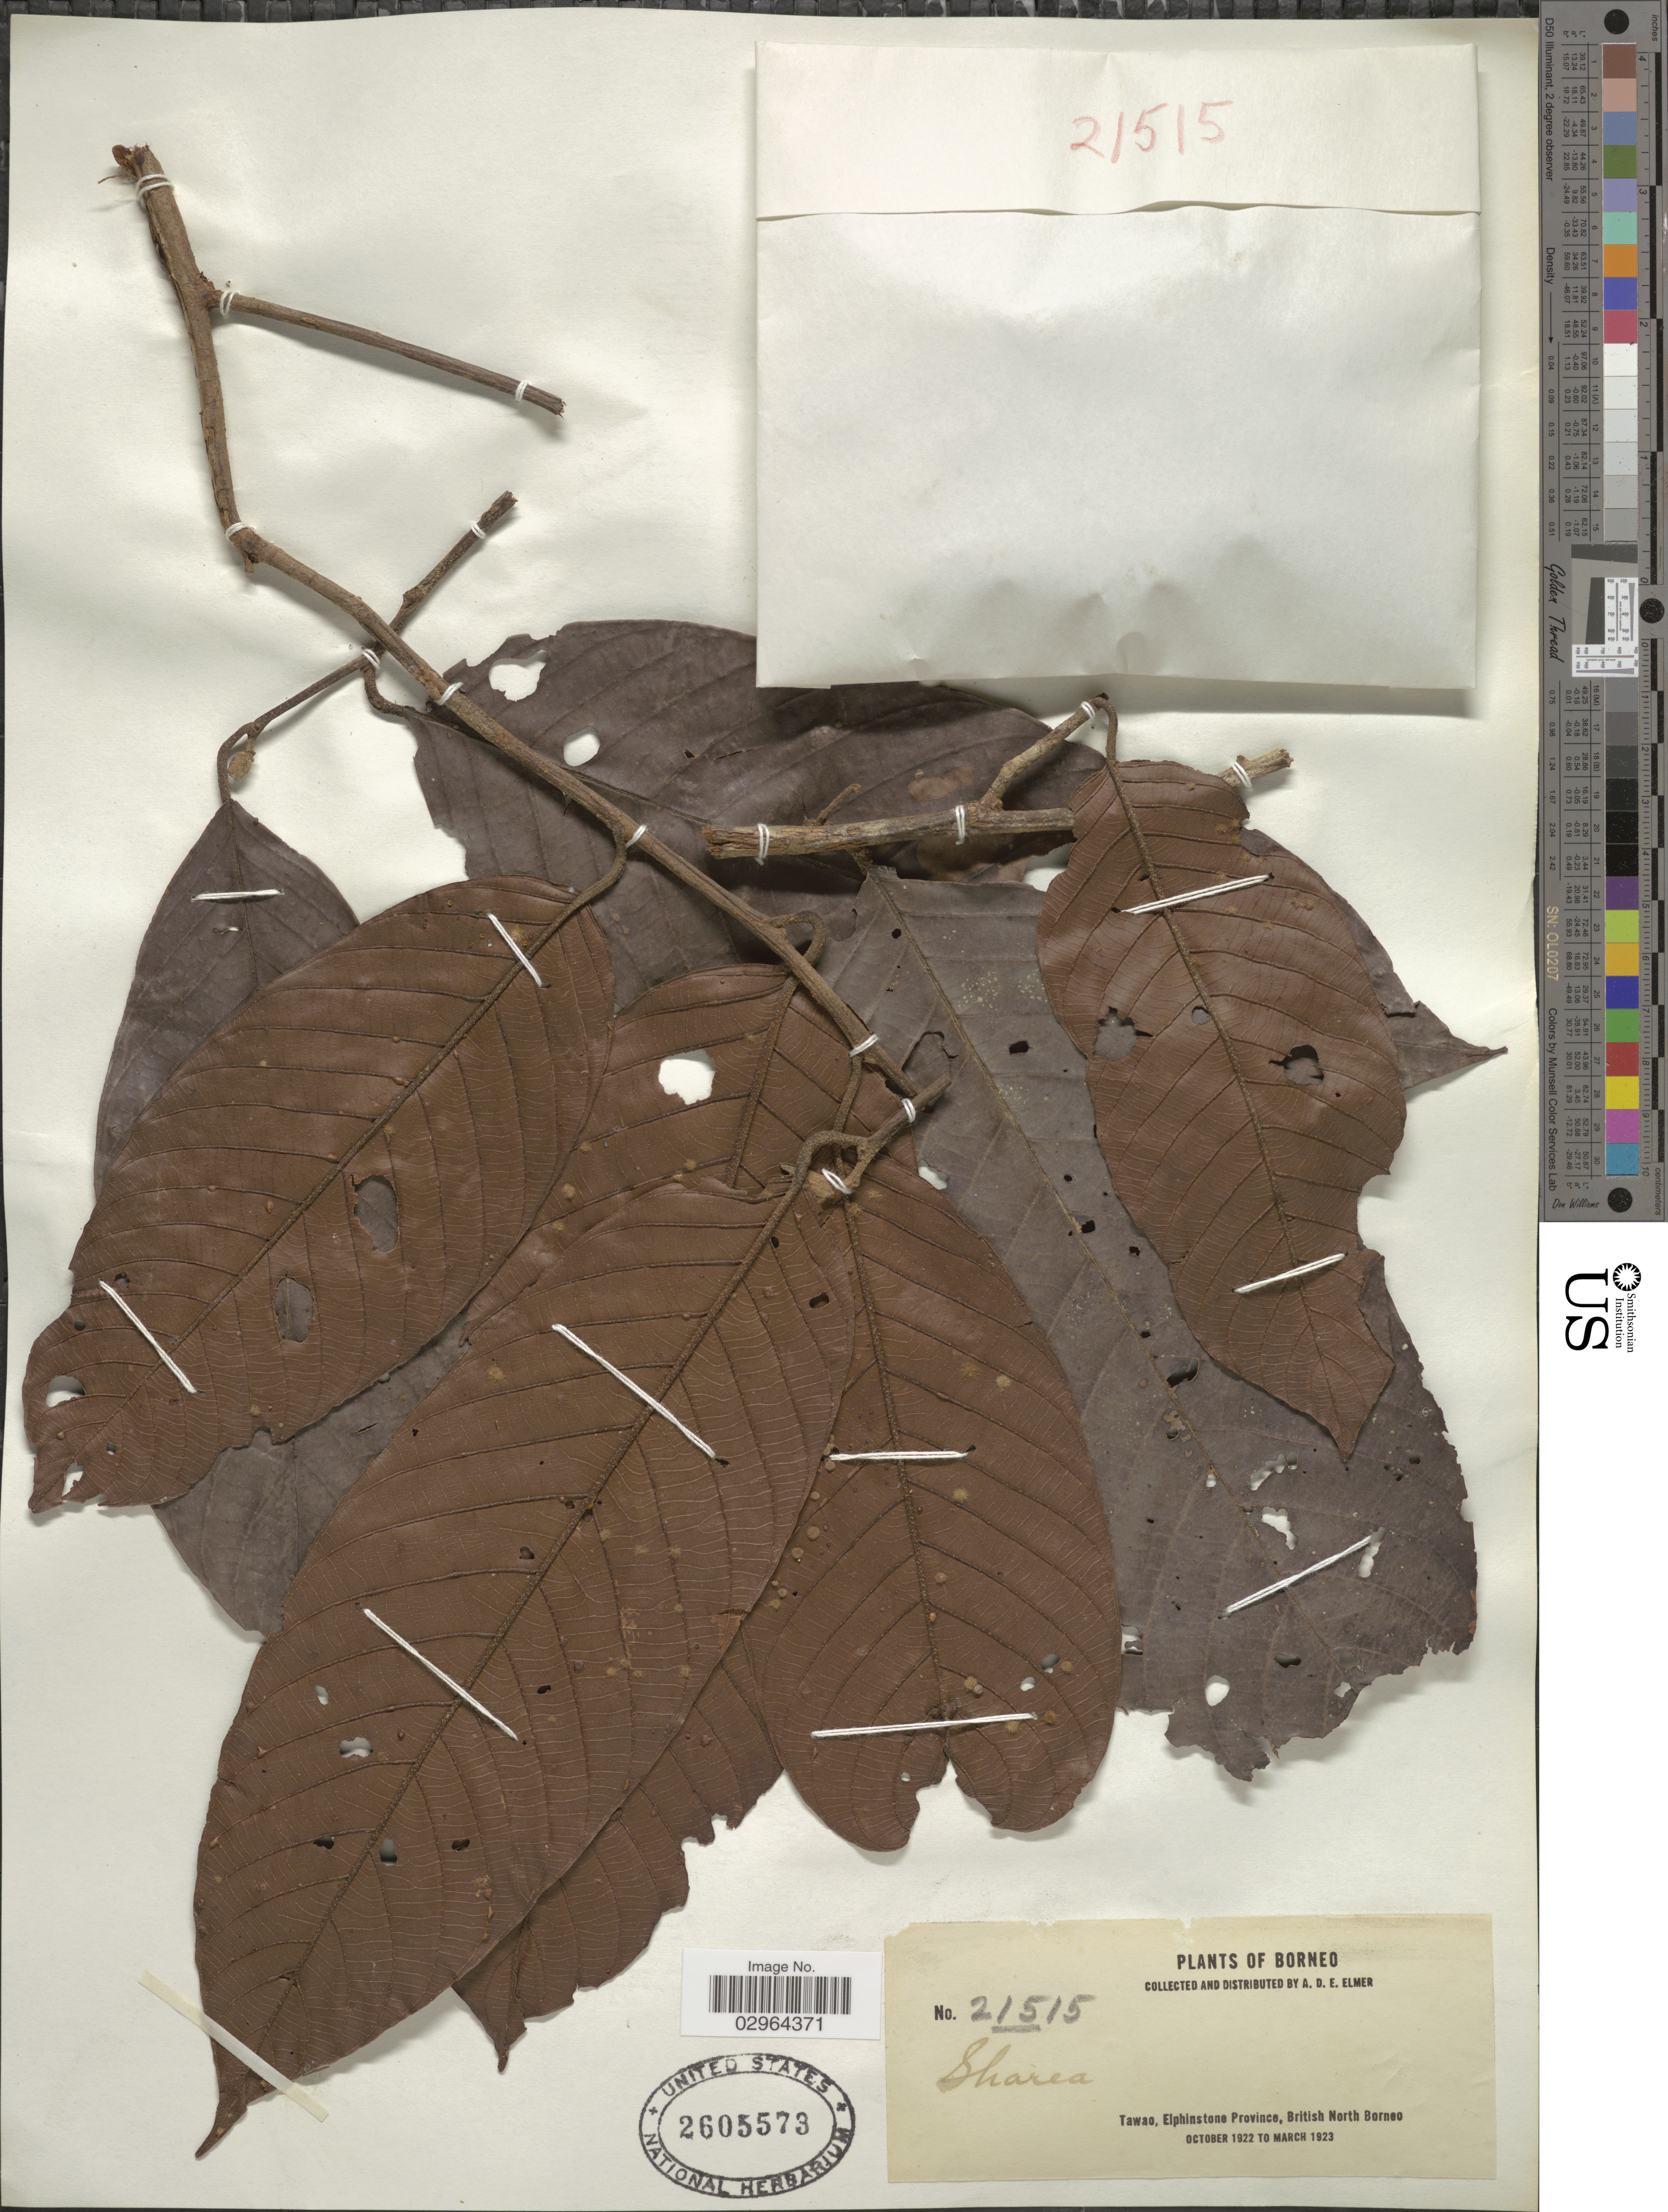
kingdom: Plantae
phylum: Tracheophyta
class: Magnoliopsida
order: Malvales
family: Dipterocarpaceae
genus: Rubroshorea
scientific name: Rubroshorea fallax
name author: (Meijer) P.S. Ashton & J. Heck.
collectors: A. D. E. Elmer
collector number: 21515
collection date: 1922-10/1923-03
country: Malaysia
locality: Borneo. Tawao, Elphinstone Province, British North Borneo.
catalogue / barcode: US 2605573